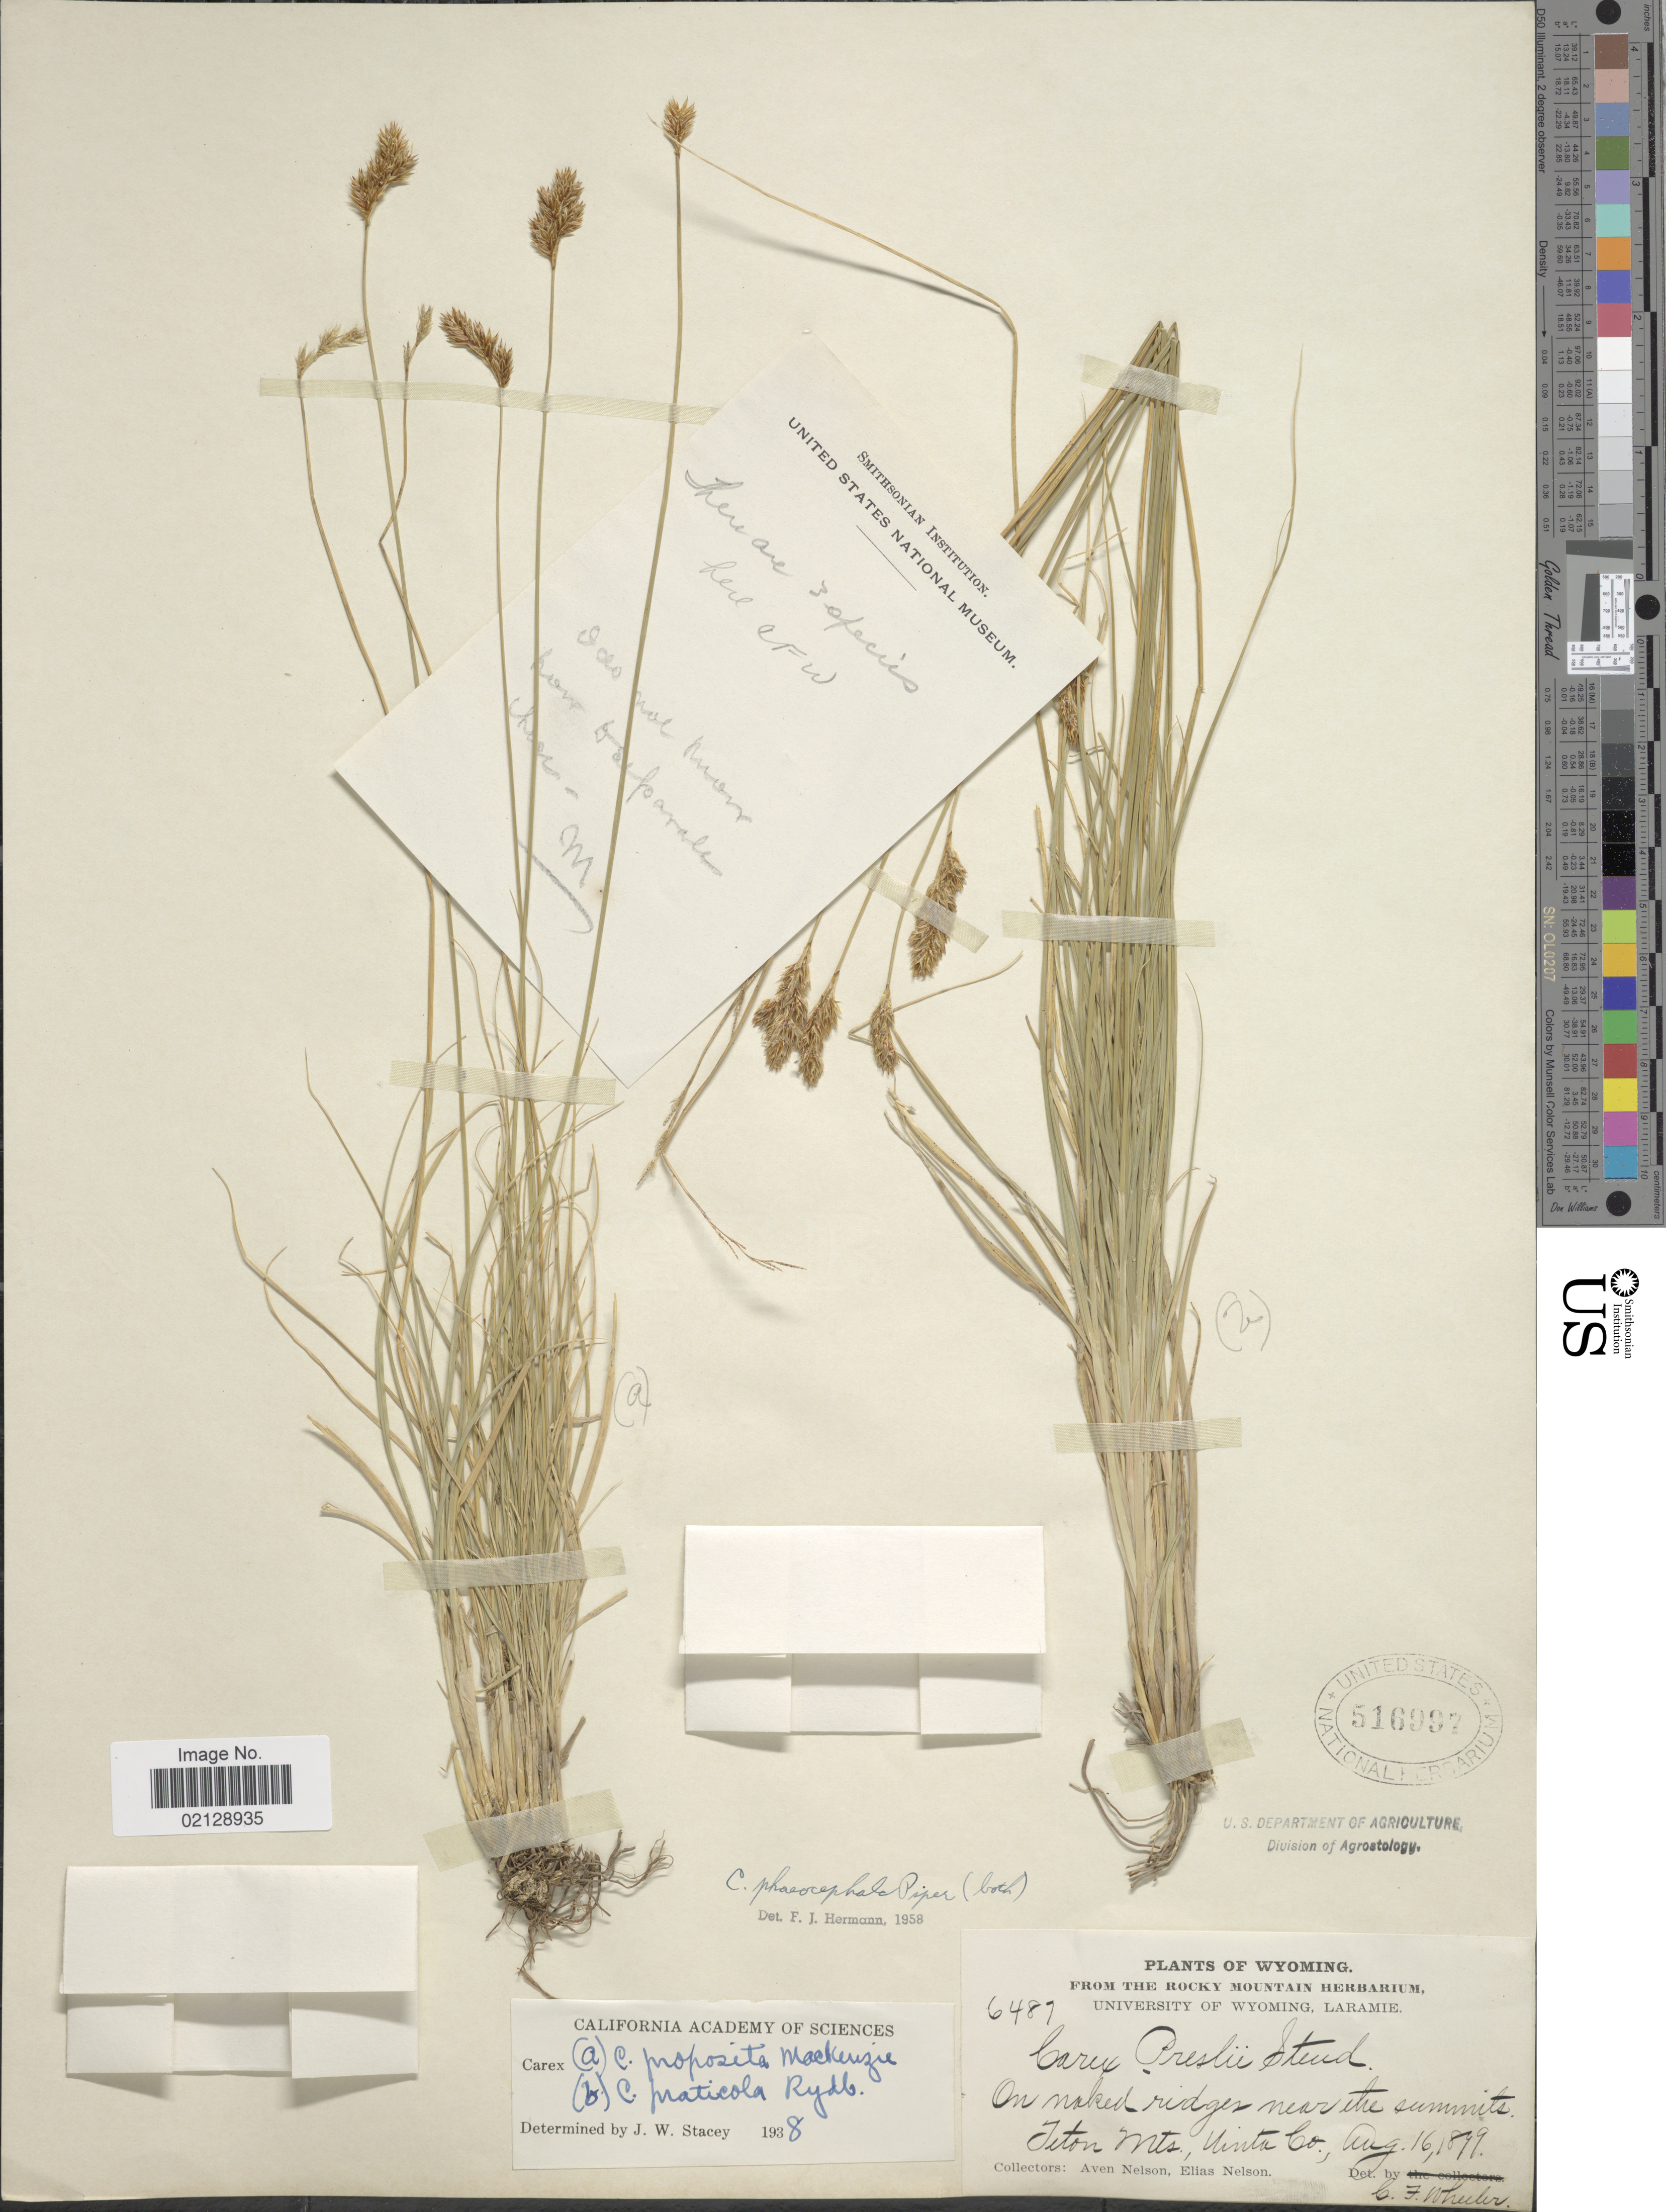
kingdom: Plantae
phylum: Tracheophyta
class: Liliopsida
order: Poales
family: Cyperaceae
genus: Carex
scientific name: Carex phaeocephala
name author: Piper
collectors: A. Nelson & E. Nelson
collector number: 6487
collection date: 1879-08-16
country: United States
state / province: Wyoming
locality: On naked ridges near the summits, Teton Mts., Uinta Co.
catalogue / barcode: US 516997